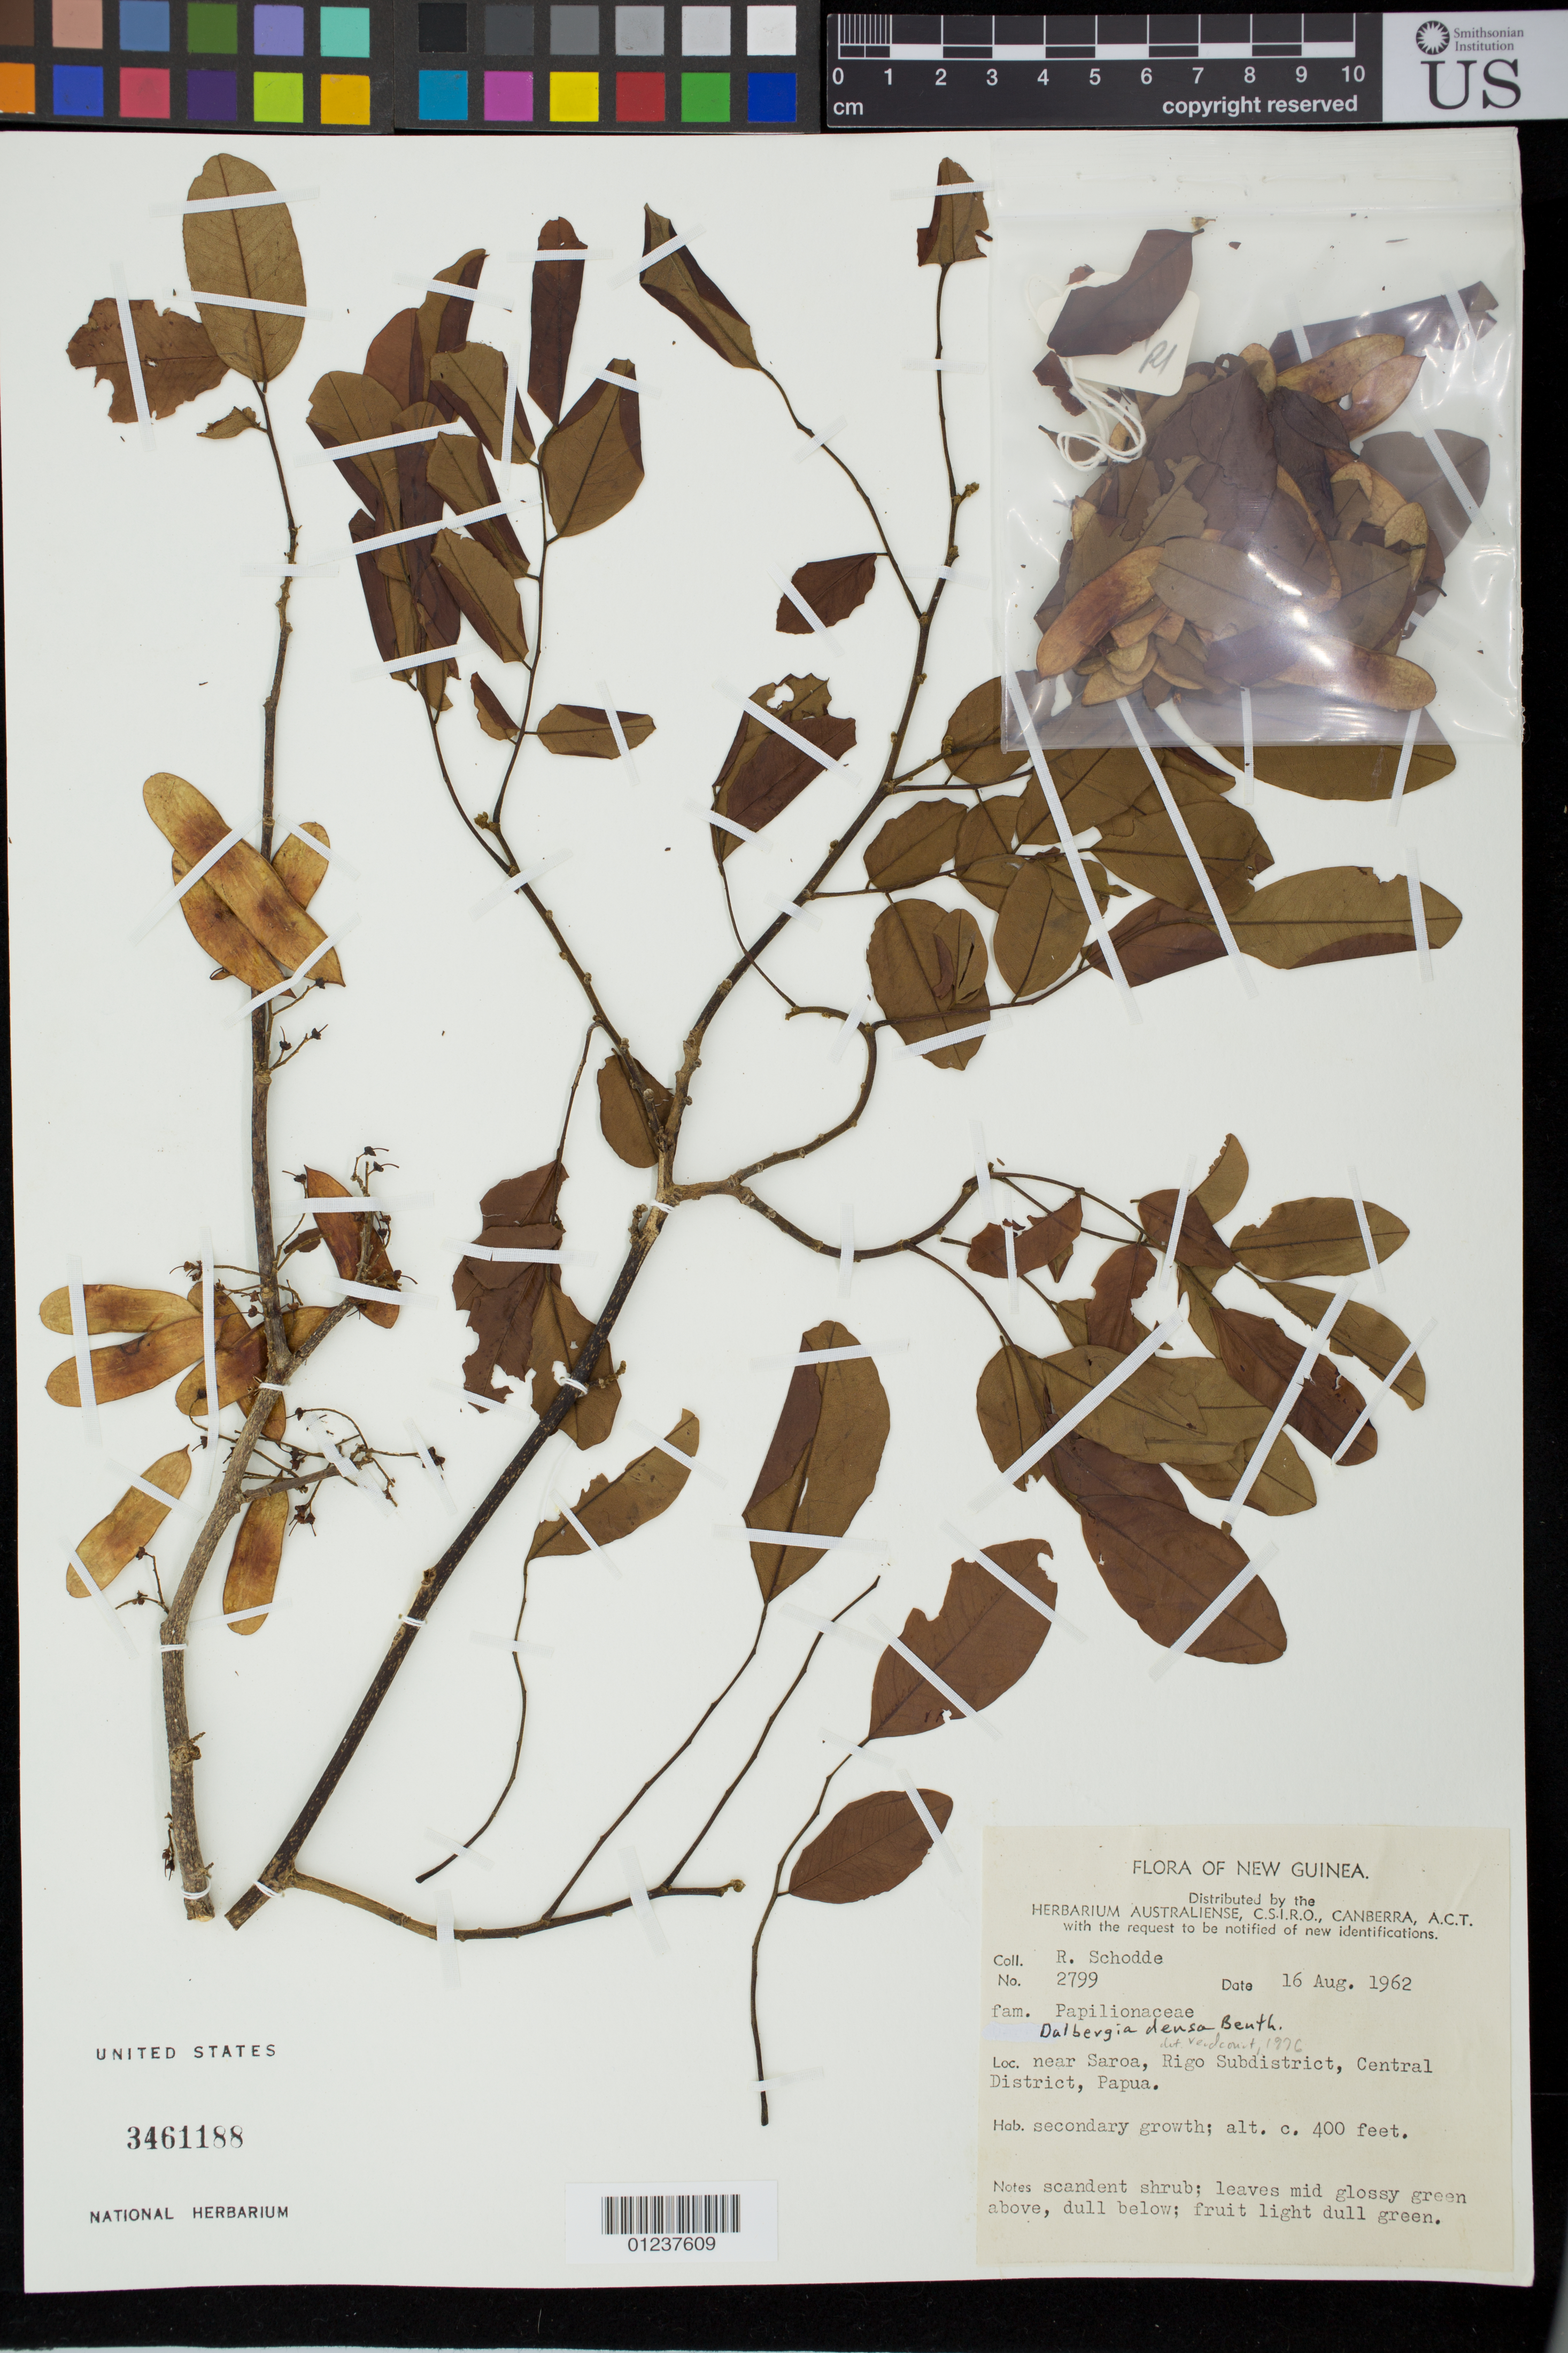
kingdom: Plantae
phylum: Tracheophyta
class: Magnoliopsida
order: Fabales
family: Fabaceae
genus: Dalbergia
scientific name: Dalbergia densa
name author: Benth.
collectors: R. Schodde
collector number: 2799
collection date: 1962-08-16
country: Papua New Guinea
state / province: Central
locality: Near Saroa, Rigo Subdistrict.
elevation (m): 122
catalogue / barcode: US 3461188